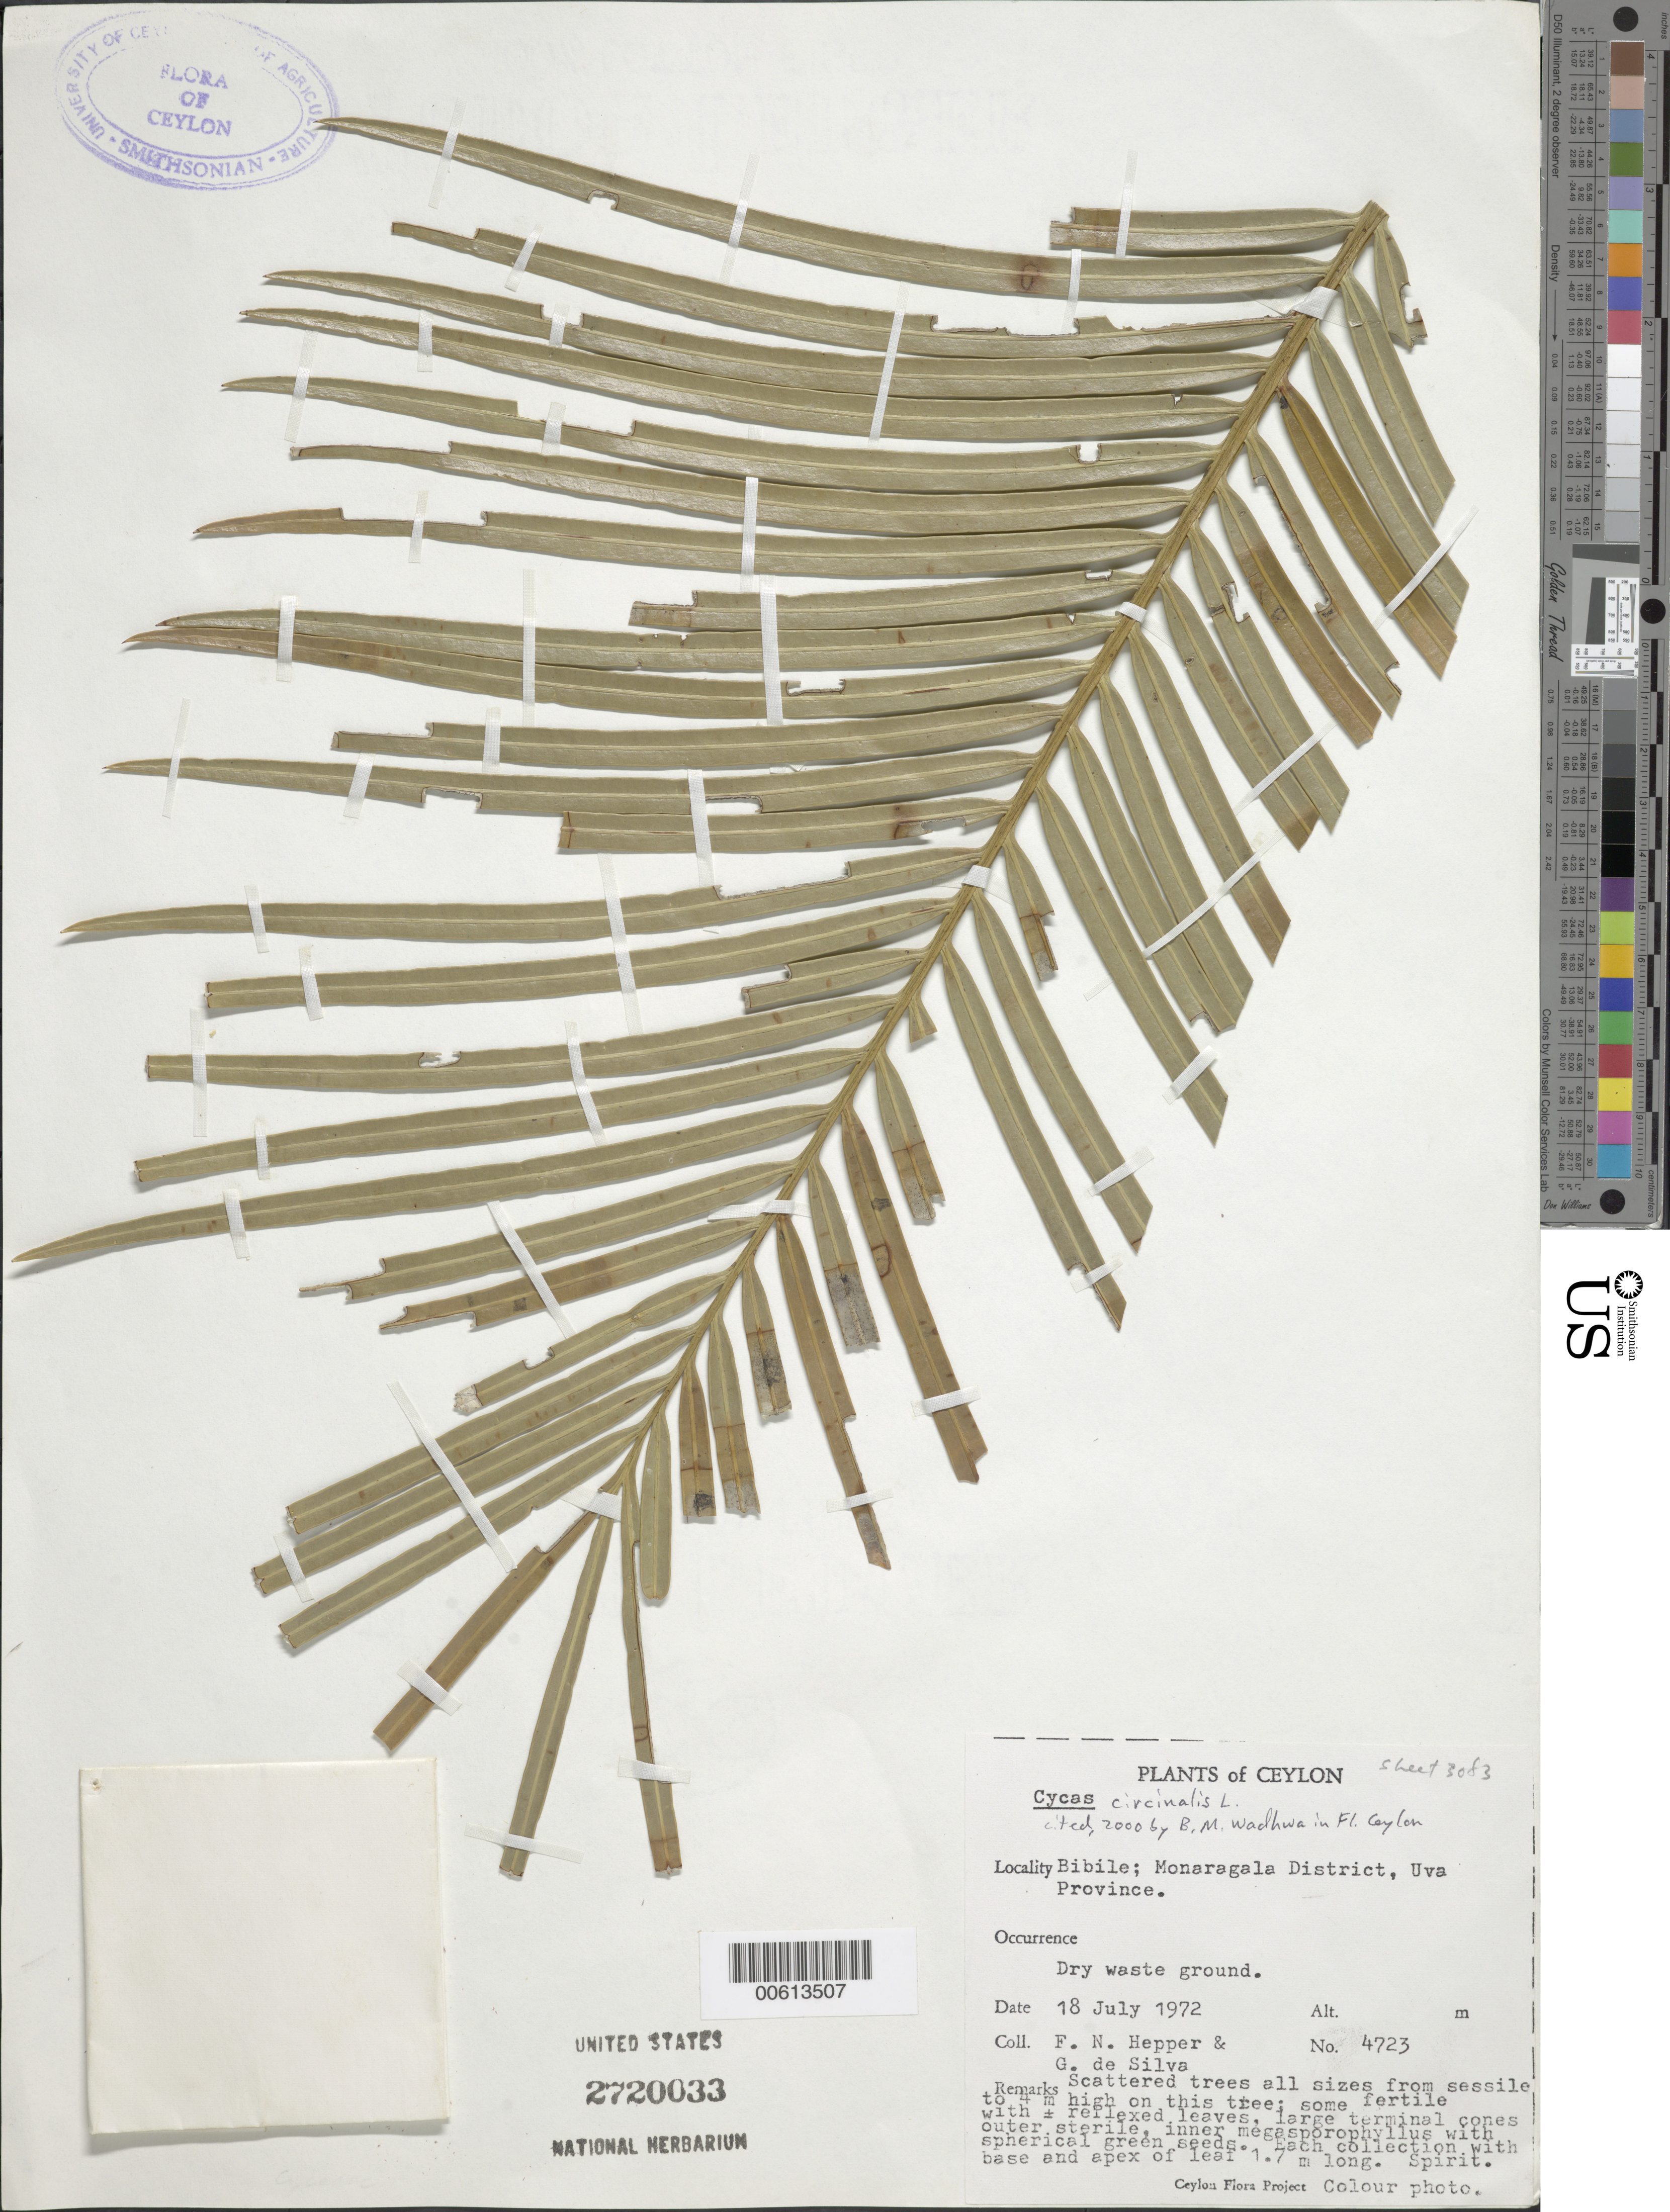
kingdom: Plantae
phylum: Tracheophyta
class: Cycadopsida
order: Cycadales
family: Cycadaceae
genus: Cycas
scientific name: Cycas circinalis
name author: L.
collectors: F. Hepper & G. de Silva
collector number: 4723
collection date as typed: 18 Jul 1972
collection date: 1972-07-18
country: Sri Lanka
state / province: Uva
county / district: Monaragala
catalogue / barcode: US 2720033